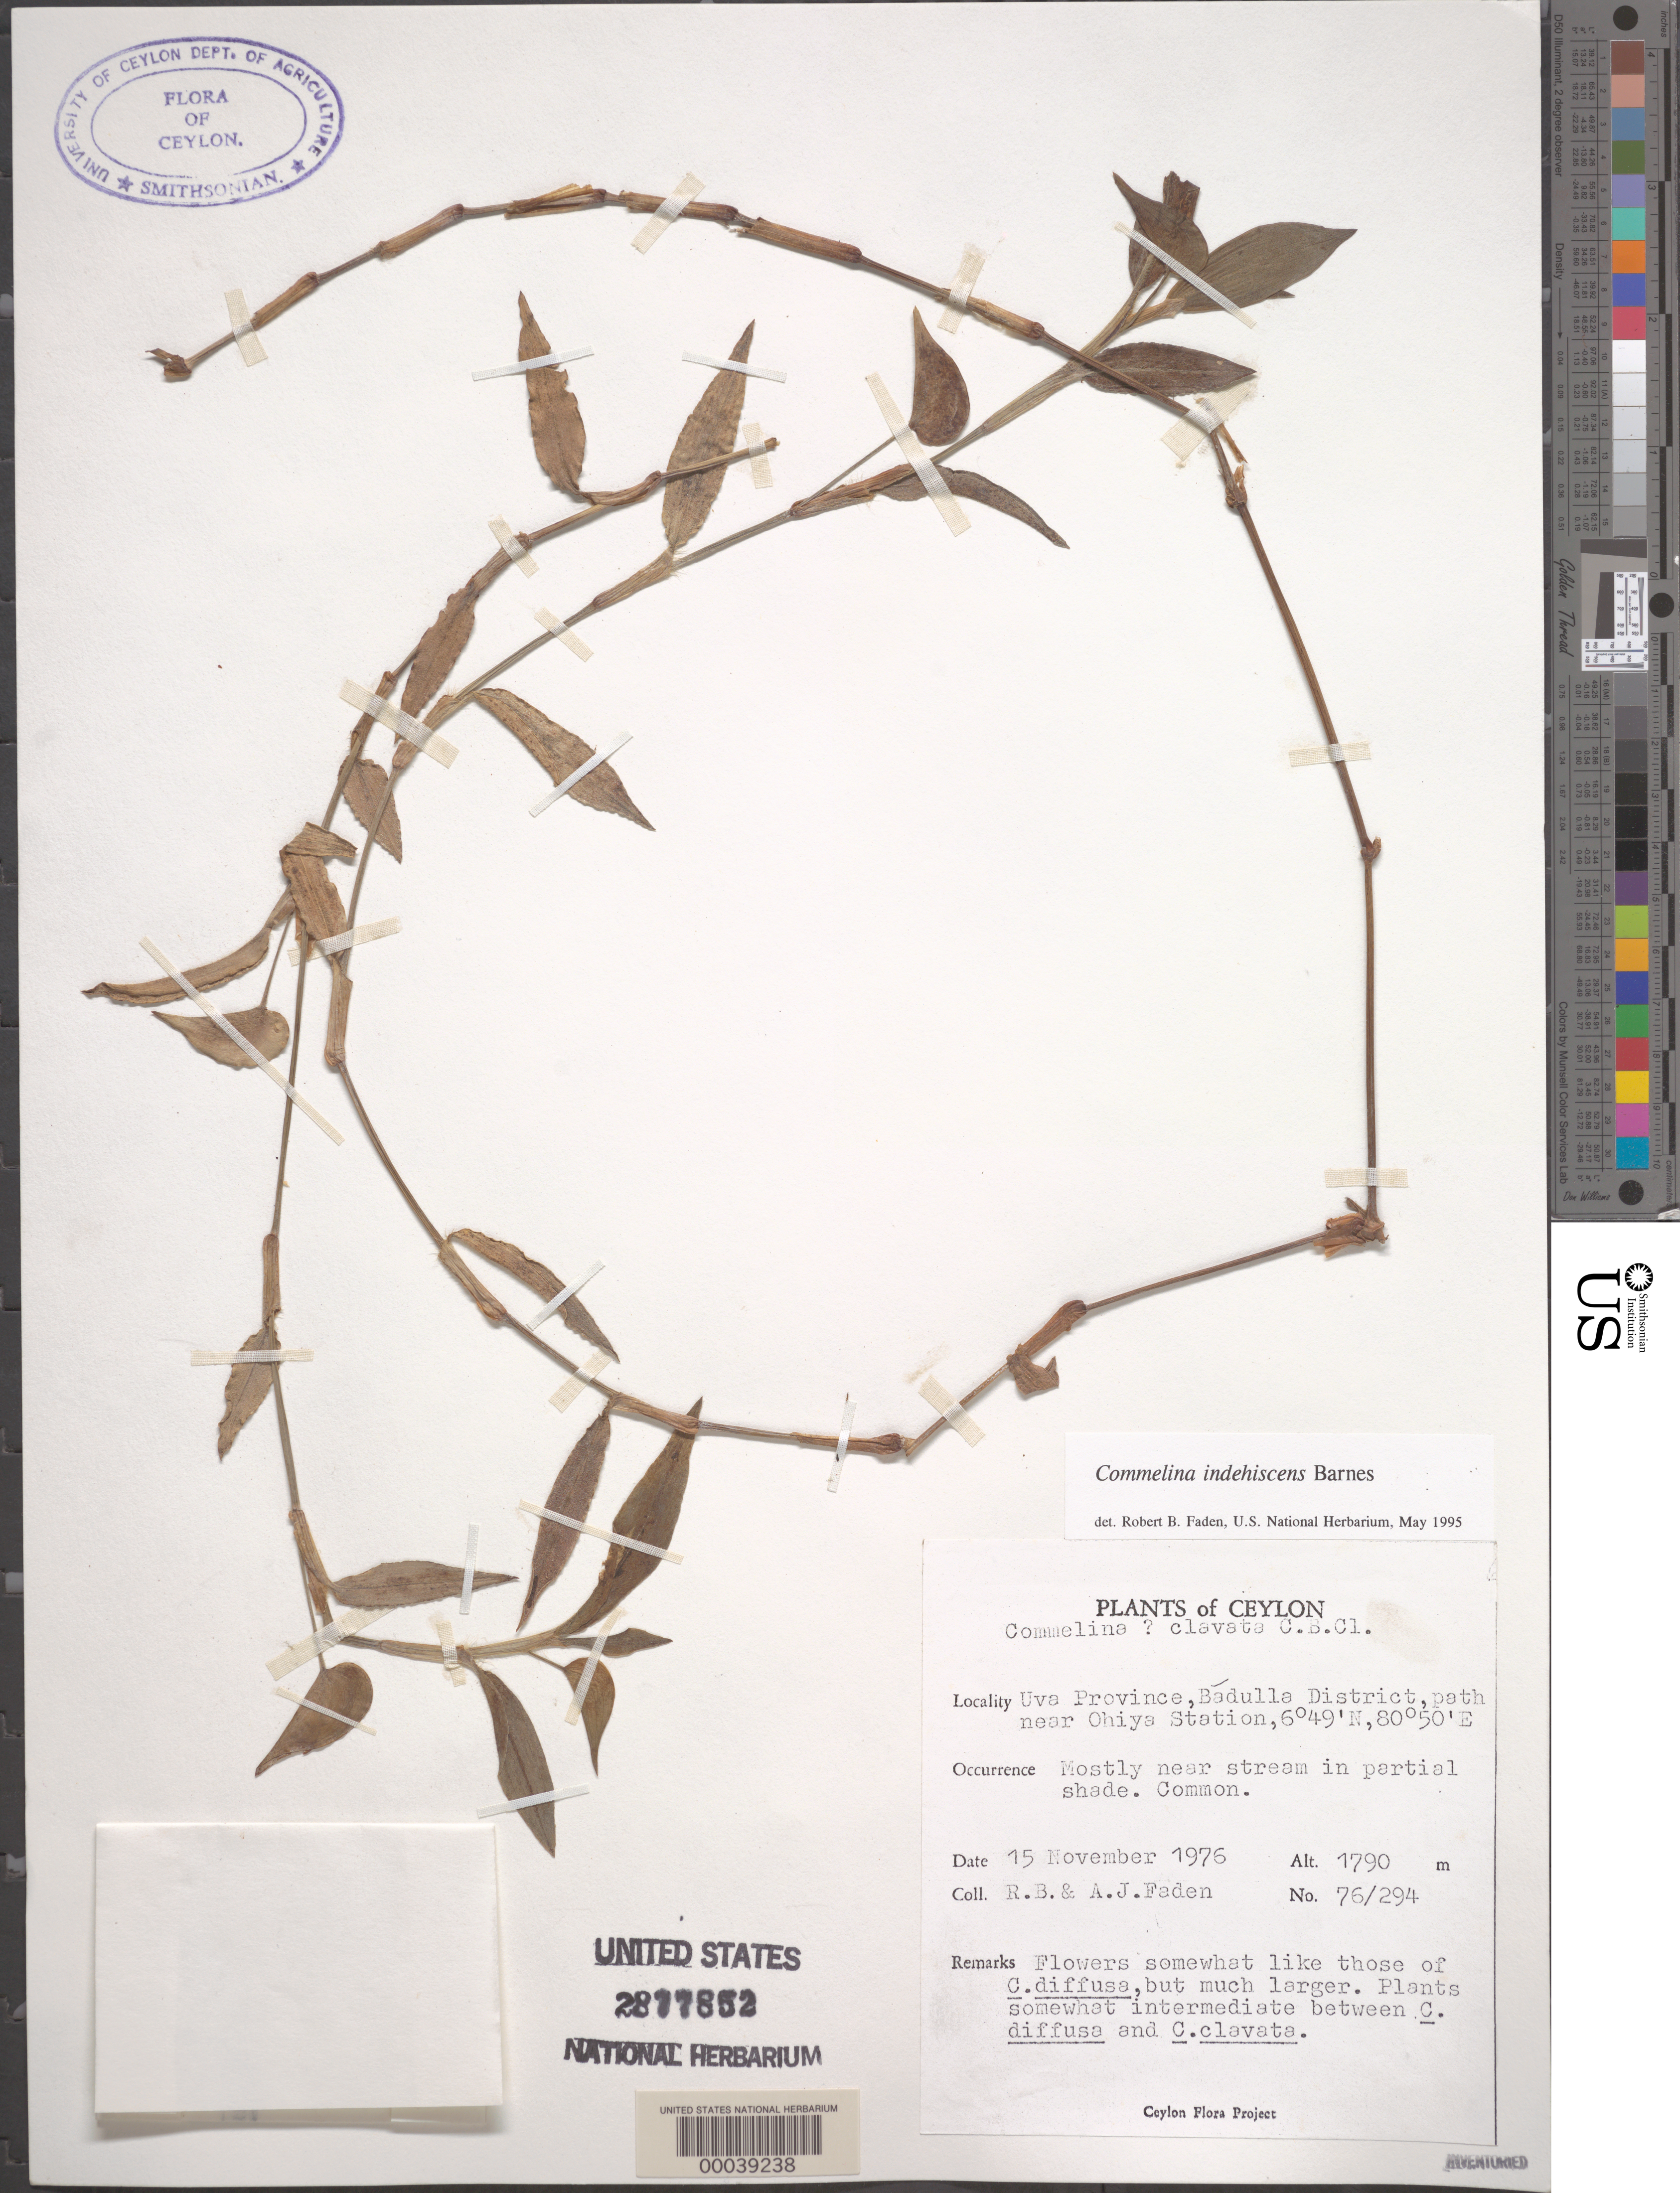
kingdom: Plantae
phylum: Tracheophyta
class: Liliopsida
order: Commelinales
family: Commelinaceae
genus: Commelina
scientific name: Commelina indehiscens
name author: E. Barnes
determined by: Faden, Robert B., (US), Smithsonian Institution - National Museum of Natural History (UNITED STATES)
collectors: R. B. Faden & A. J. Faden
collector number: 76/294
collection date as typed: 15 Nov 1976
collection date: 1976-11-15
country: Sri Lanka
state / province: Uva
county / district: Badulla Dist.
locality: Near ohiya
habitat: Stream edge; partial shade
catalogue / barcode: US 2877852